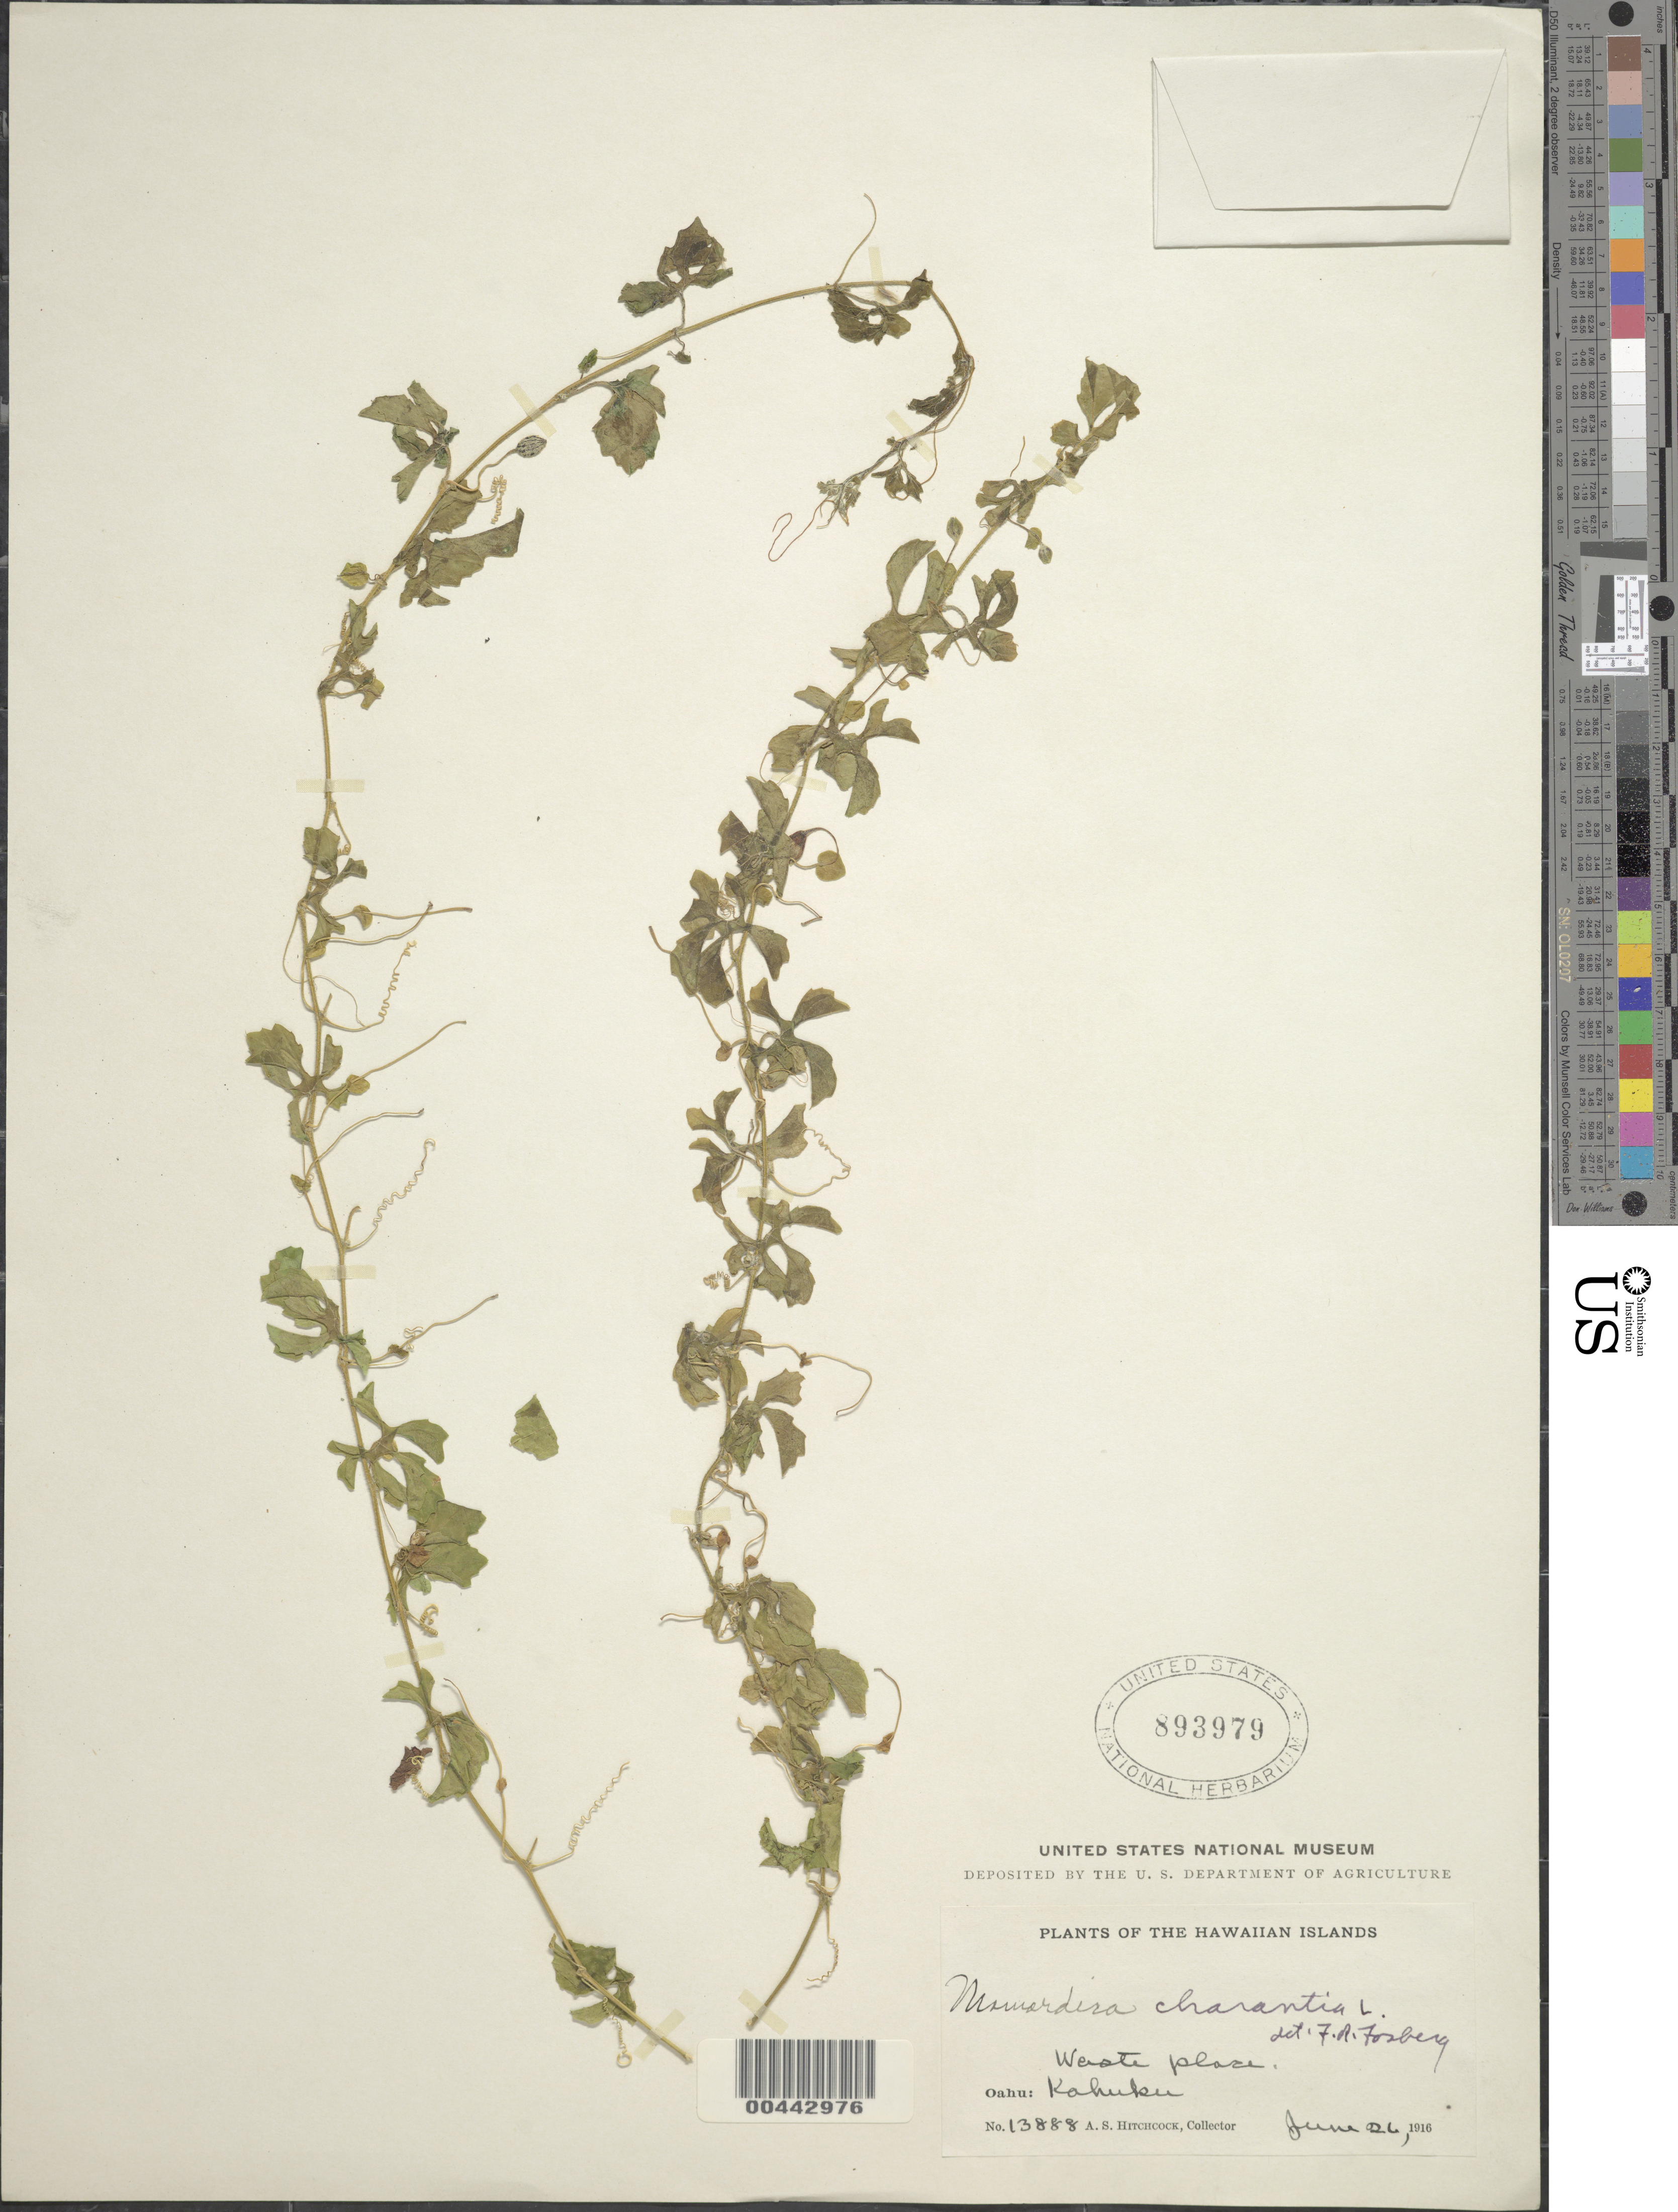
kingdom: Plantae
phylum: Tracheophyta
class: Magnoliopsida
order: Cucurbitales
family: Cucurbitaceae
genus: Momordica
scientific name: Momordica charantia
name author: L.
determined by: Fosberg, F. R.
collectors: A. S. Hitchcock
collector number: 13888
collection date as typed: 26 Jun 1916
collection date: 1916-06-26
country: United States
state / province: Hawaii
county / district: Honolulu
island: Oahu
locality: Kahuku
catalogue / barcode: US 893979